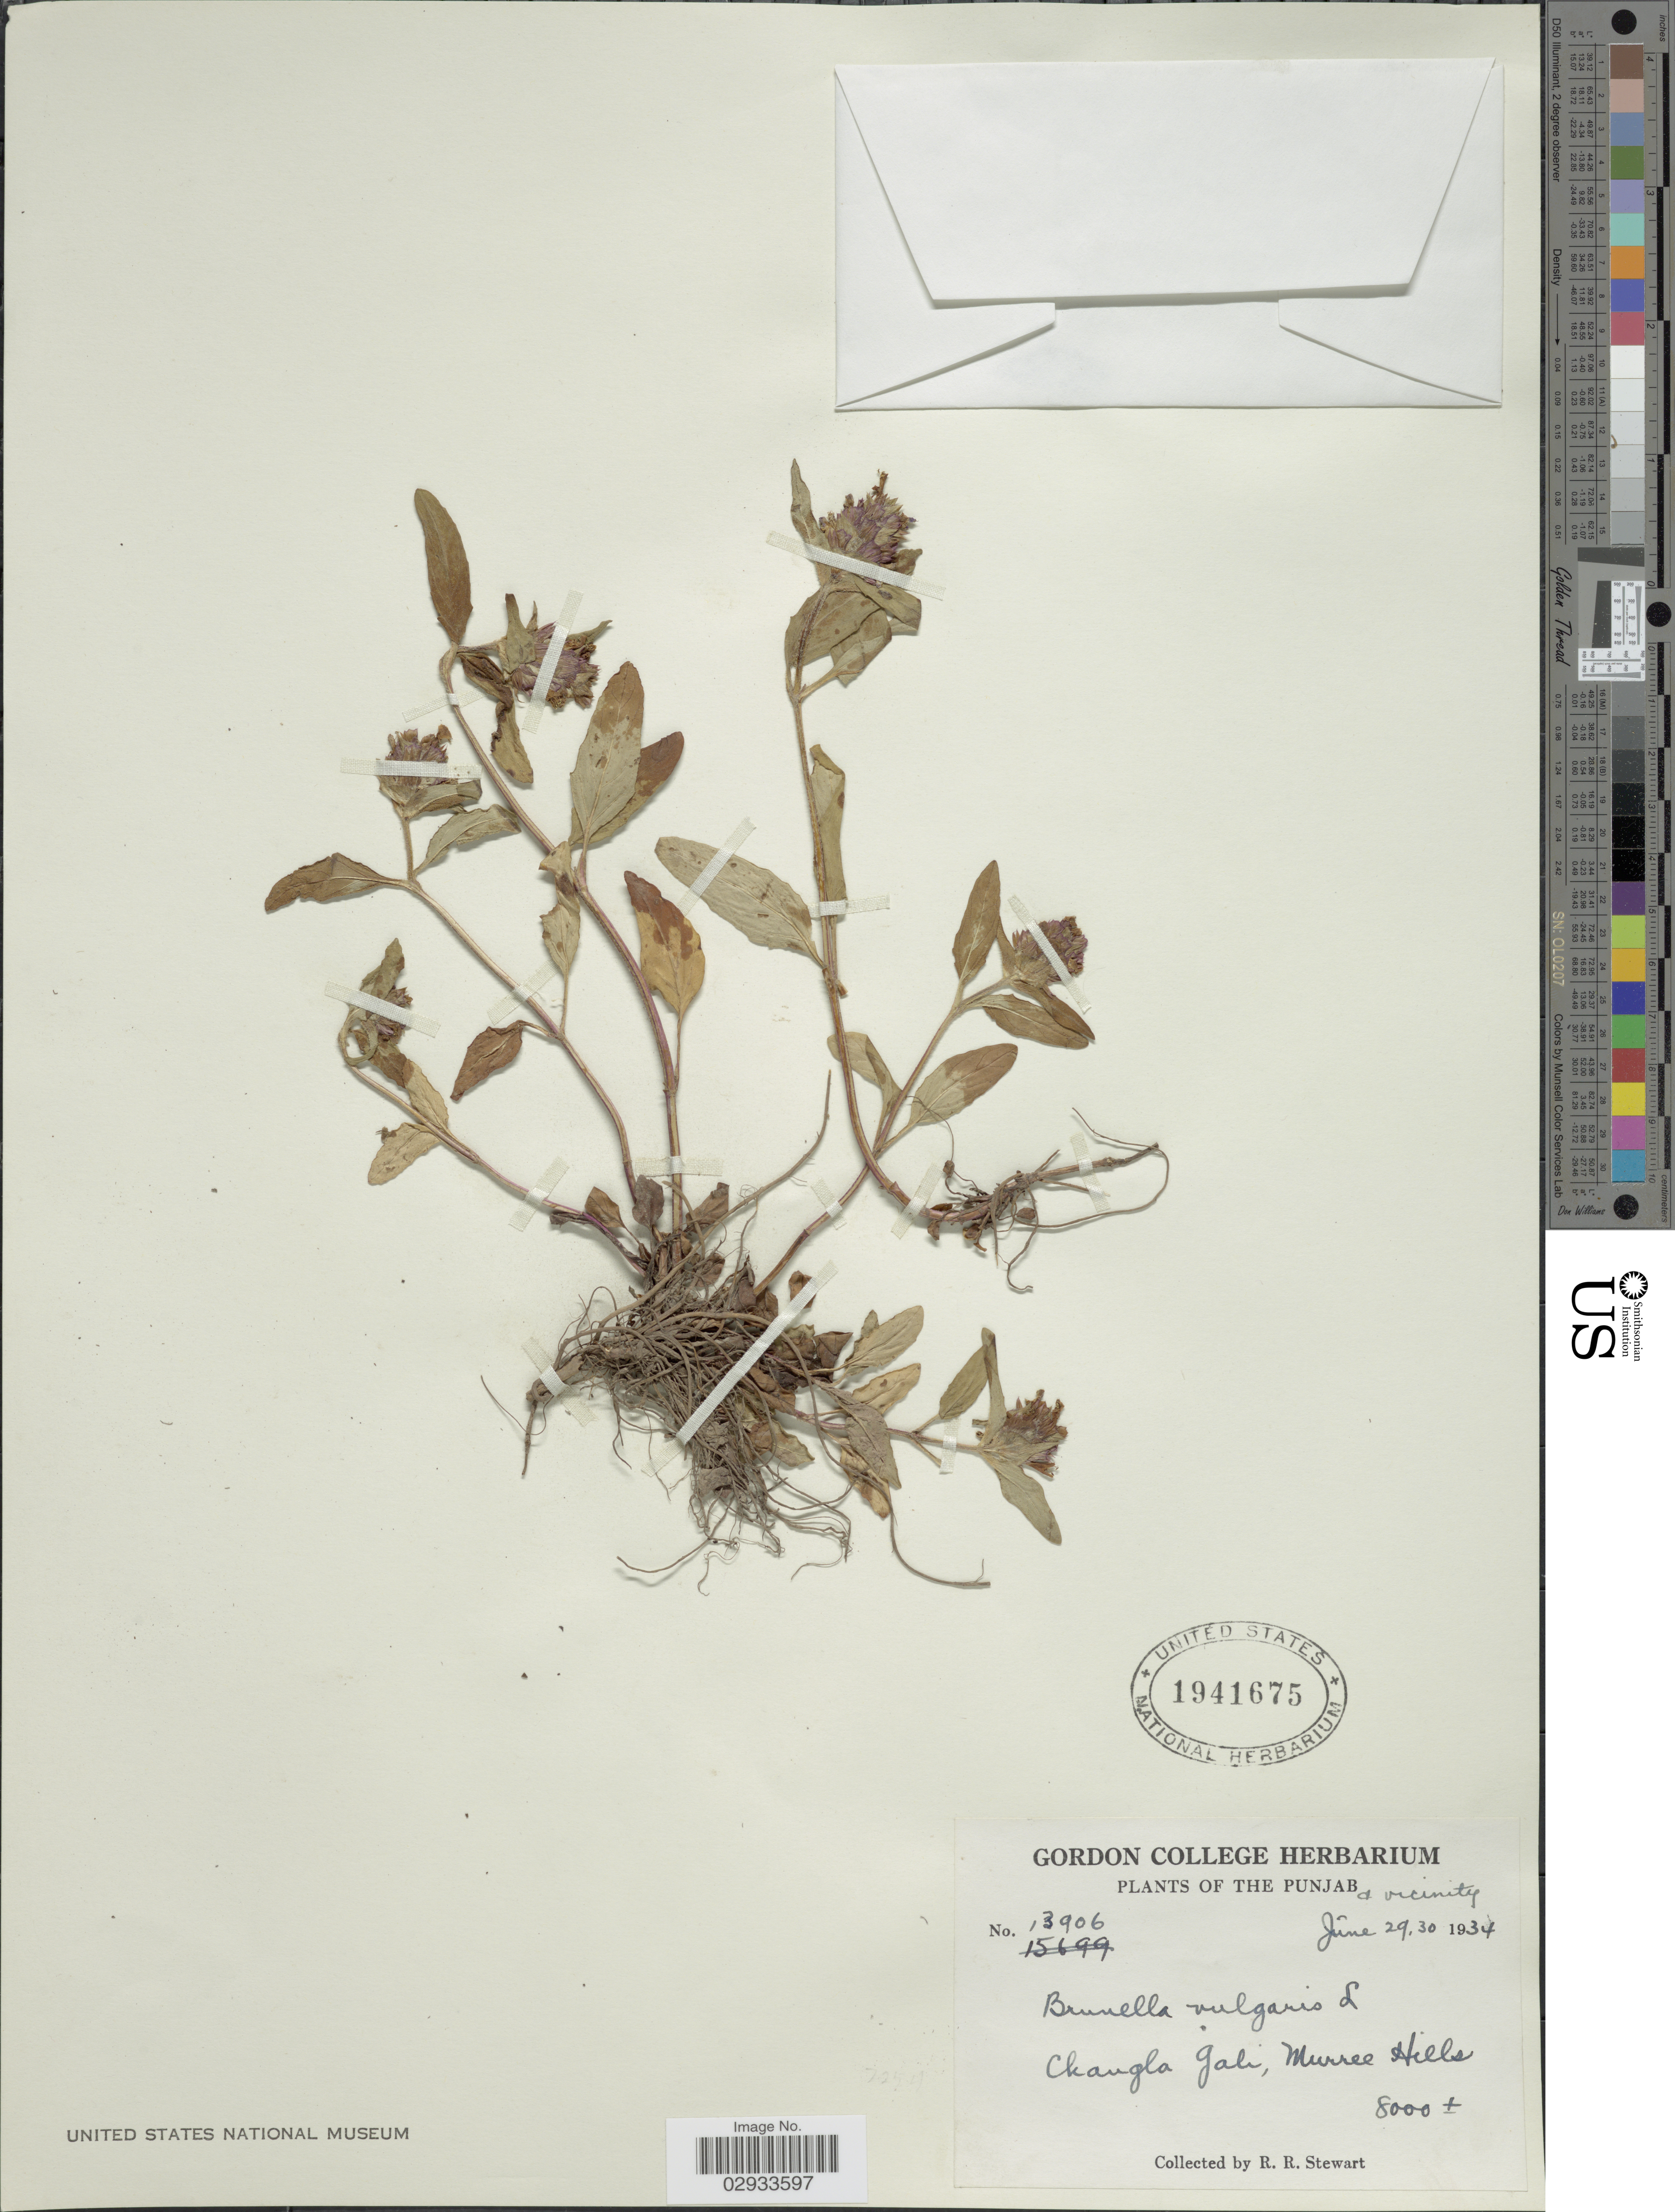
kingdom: Plantae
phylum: Tracheophyta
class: Magnoliopsida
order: Lamiales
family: Lamiaceae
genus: Prunella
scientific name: Prunella vulgaris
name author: L.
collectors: R. R. Stewart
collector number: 13906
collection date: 1934-06-29/1934-06-30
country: Pakistan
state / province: Punjab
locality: The Punjab & vicinity, Changla Gali, Murree Hills.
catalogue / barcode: US 1941675